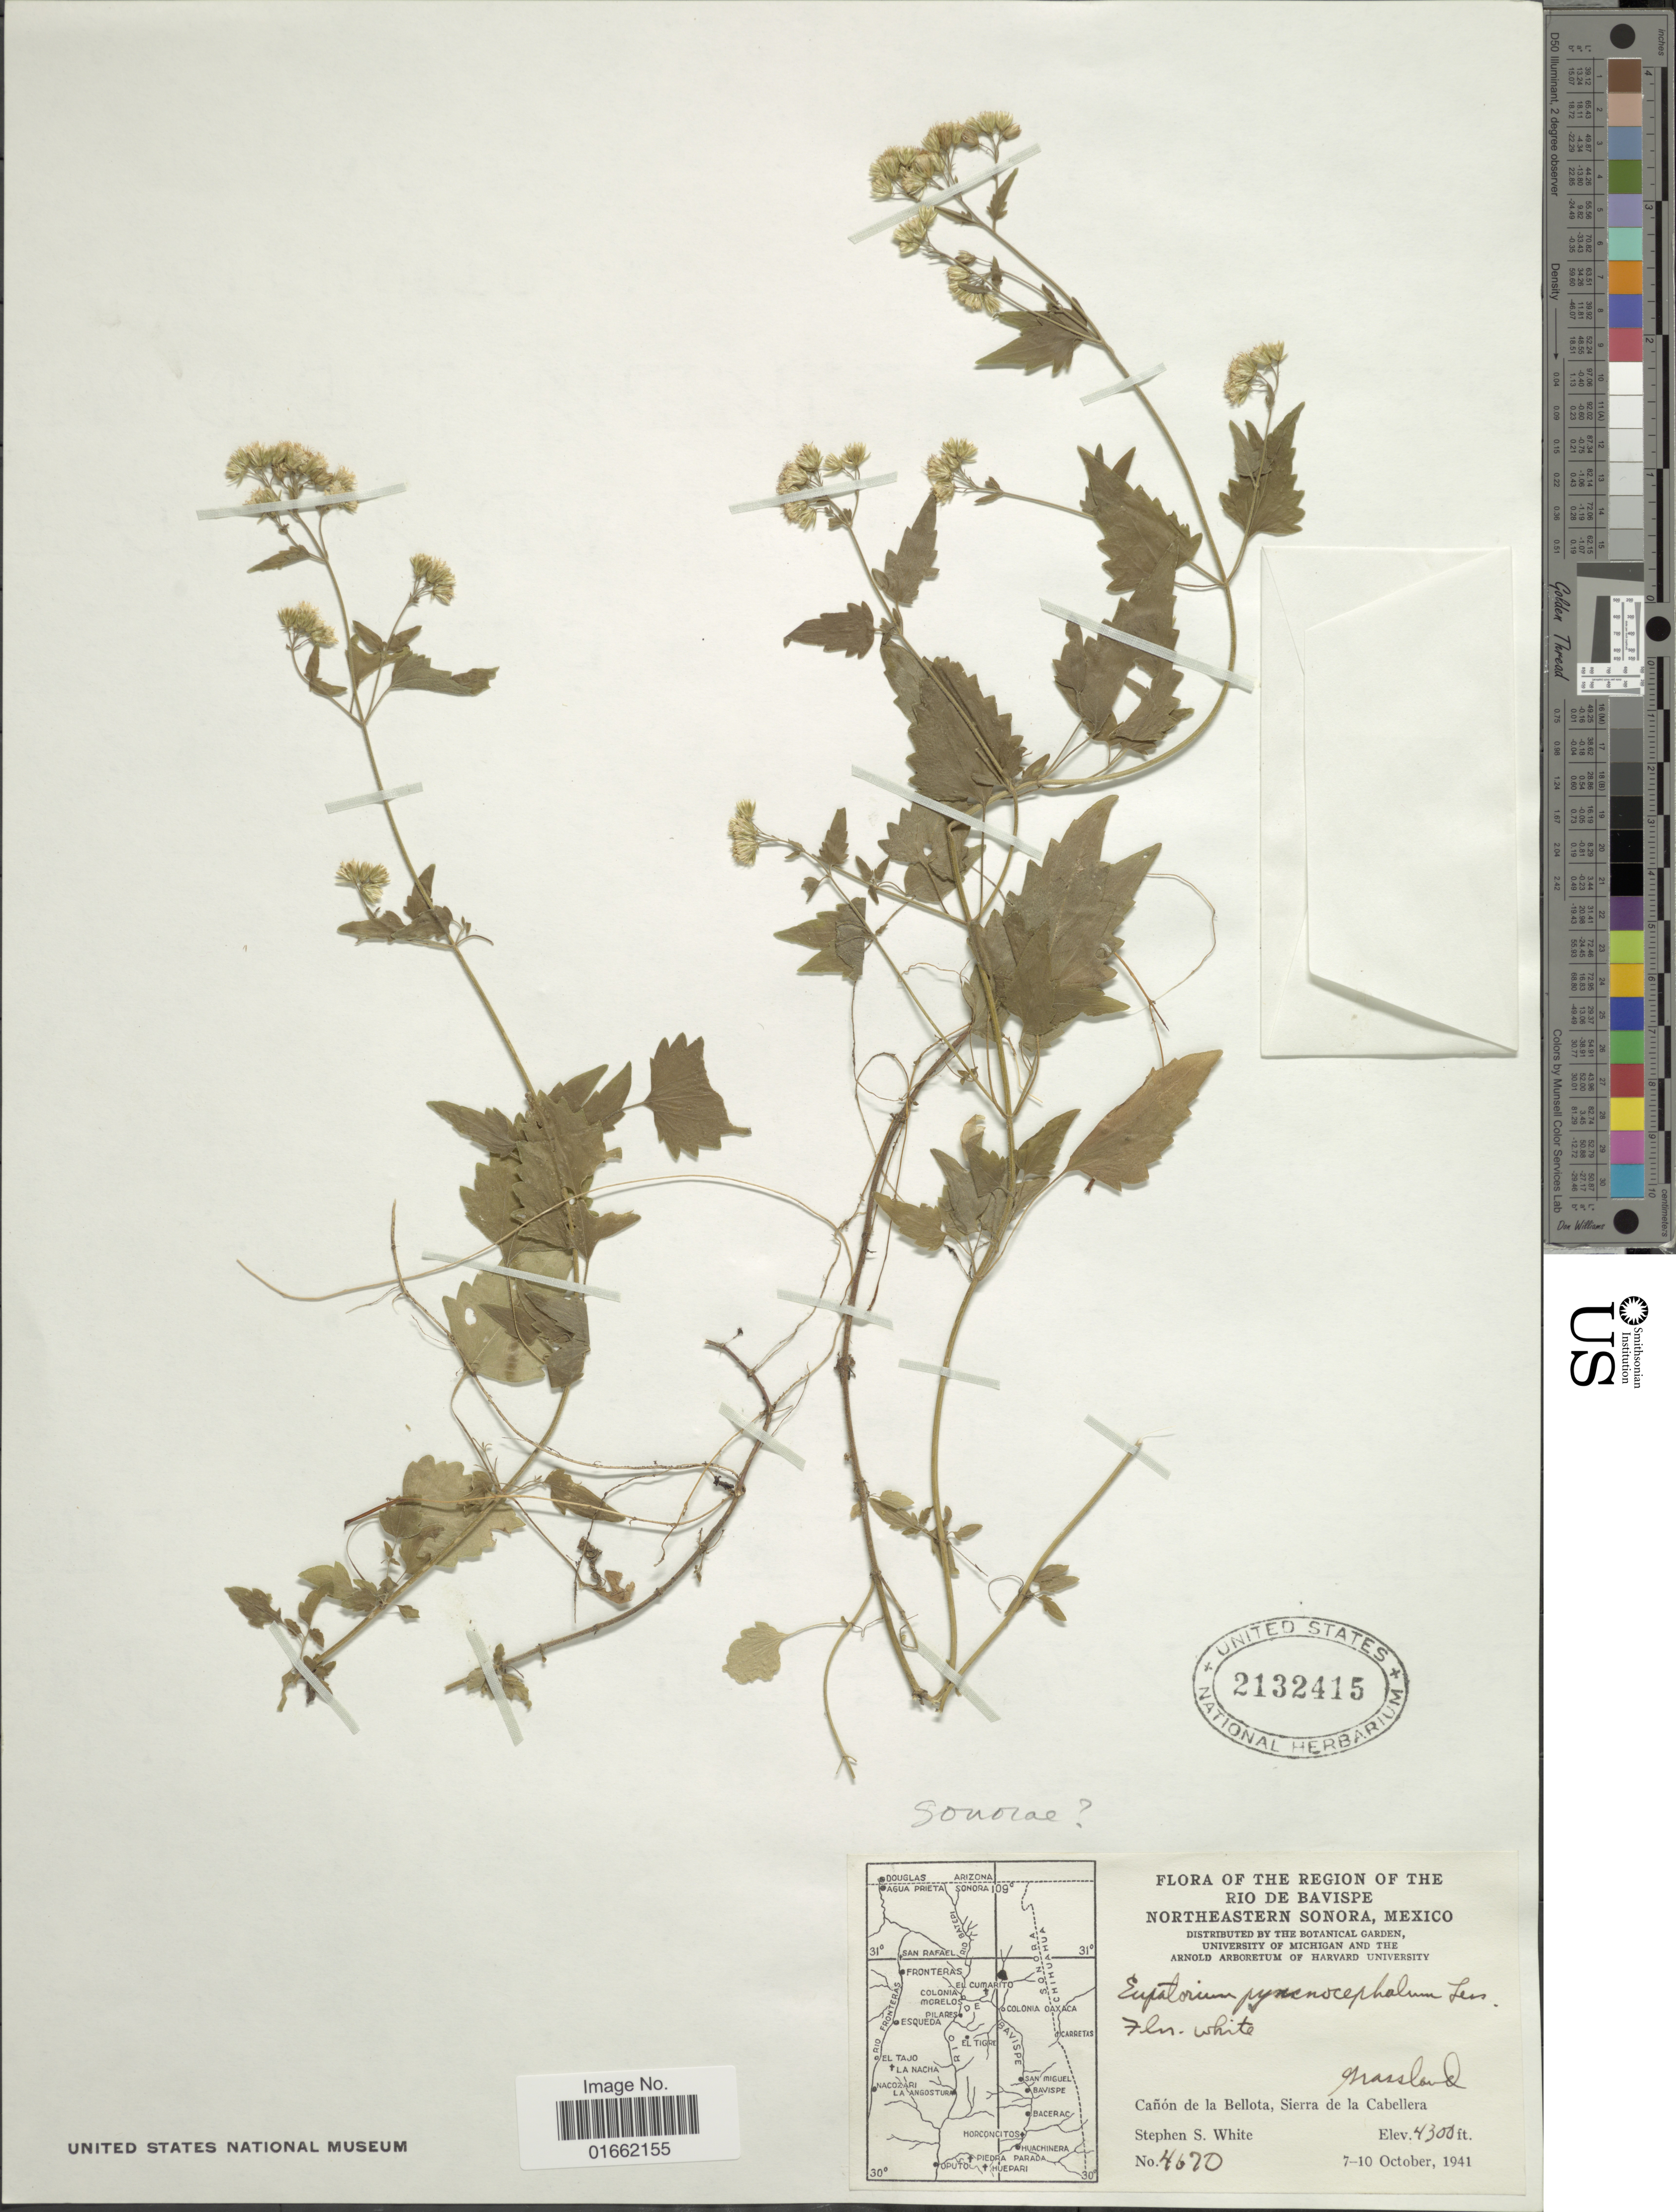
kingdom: Plantae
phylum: Tracheophyta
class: Magnoliopsida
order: Asterales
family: Asteraceae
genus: Fleischmannia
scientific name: Fleischmannia sonorae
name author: (A. Gray) R.M. King & H. Rob.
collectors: S. S. White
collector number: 4670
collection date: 1941-10-07/1941-10-10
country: Mexico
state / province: Sonora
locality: Region of the Rio de Bavispe. Northeastern Sonora. Cañón de la Bellota, Sierra de la Cabellera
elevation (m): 1311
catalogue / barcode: US 2132415